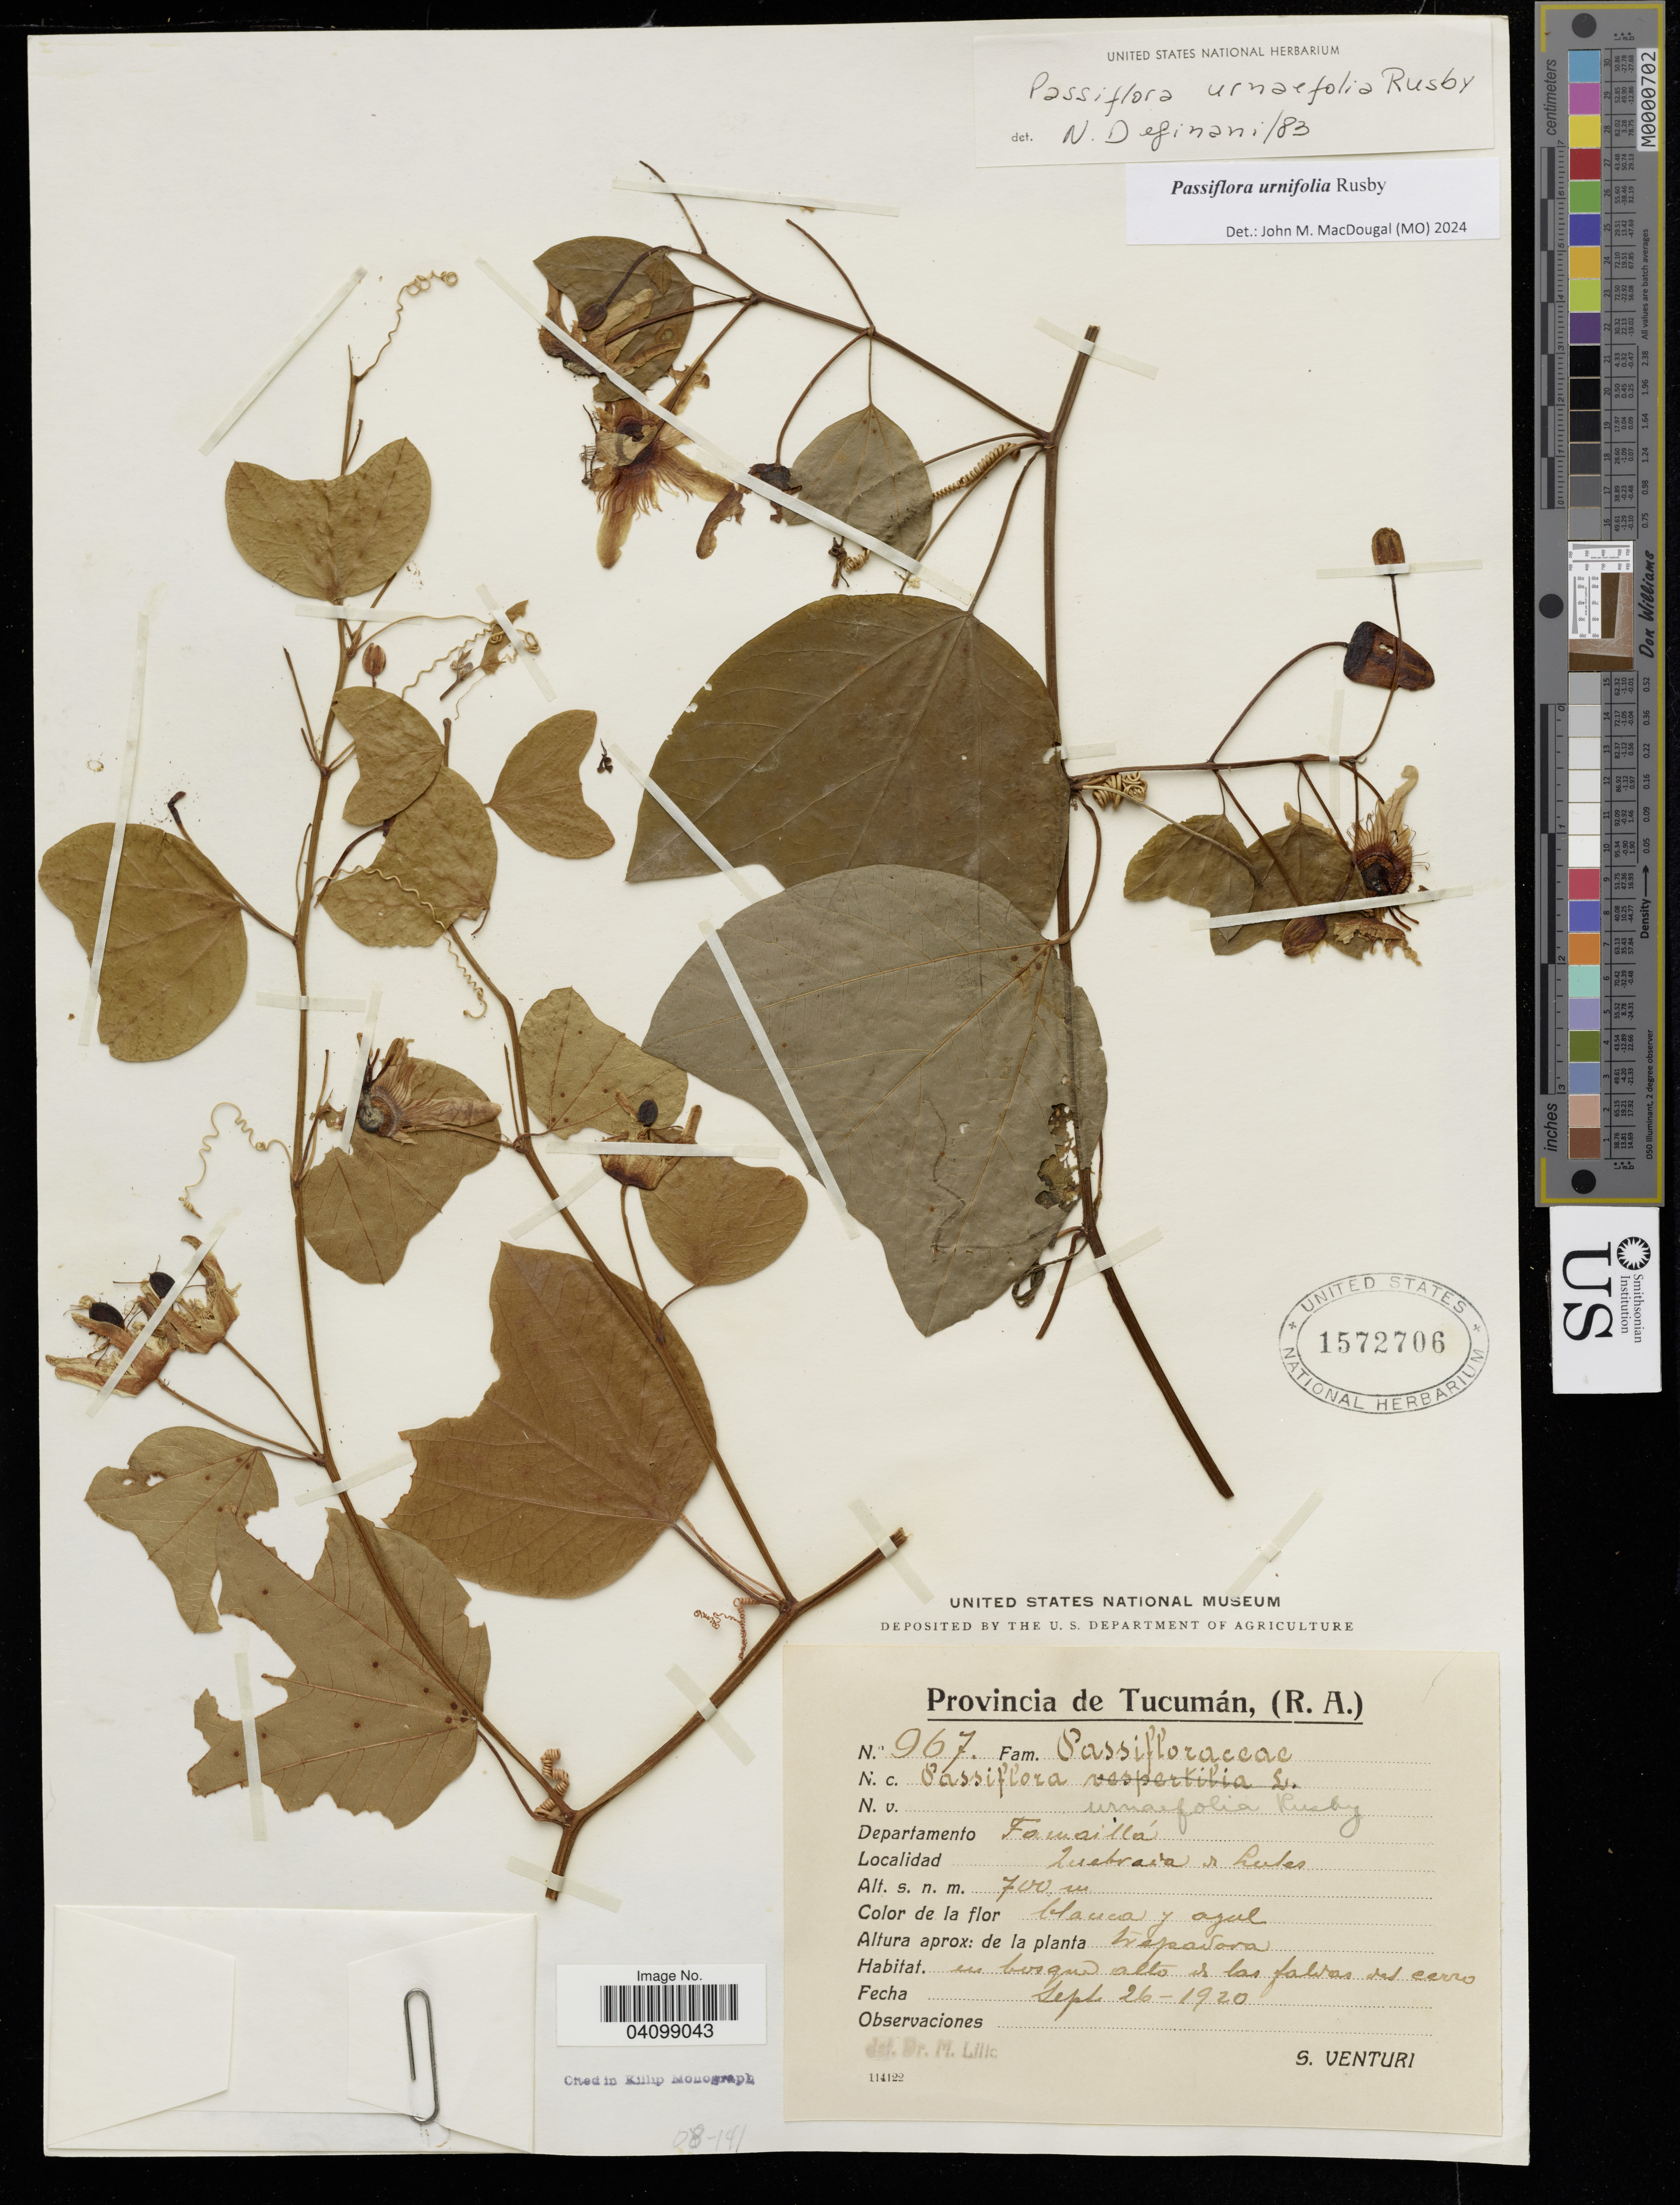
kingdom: Plantae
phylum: Tracheophyta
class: Magnoliopsida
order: Malpighiales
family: Passifloraceae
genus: Passiflora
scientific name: Passiflora urnaefolia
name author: Rusby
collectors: S. Venturi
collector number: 967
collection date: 1920-09-26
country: Argentina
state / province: Tucuman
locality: Departamento Famaillá. Quebrada di Lules.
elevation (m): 700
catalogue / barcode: US 1572706